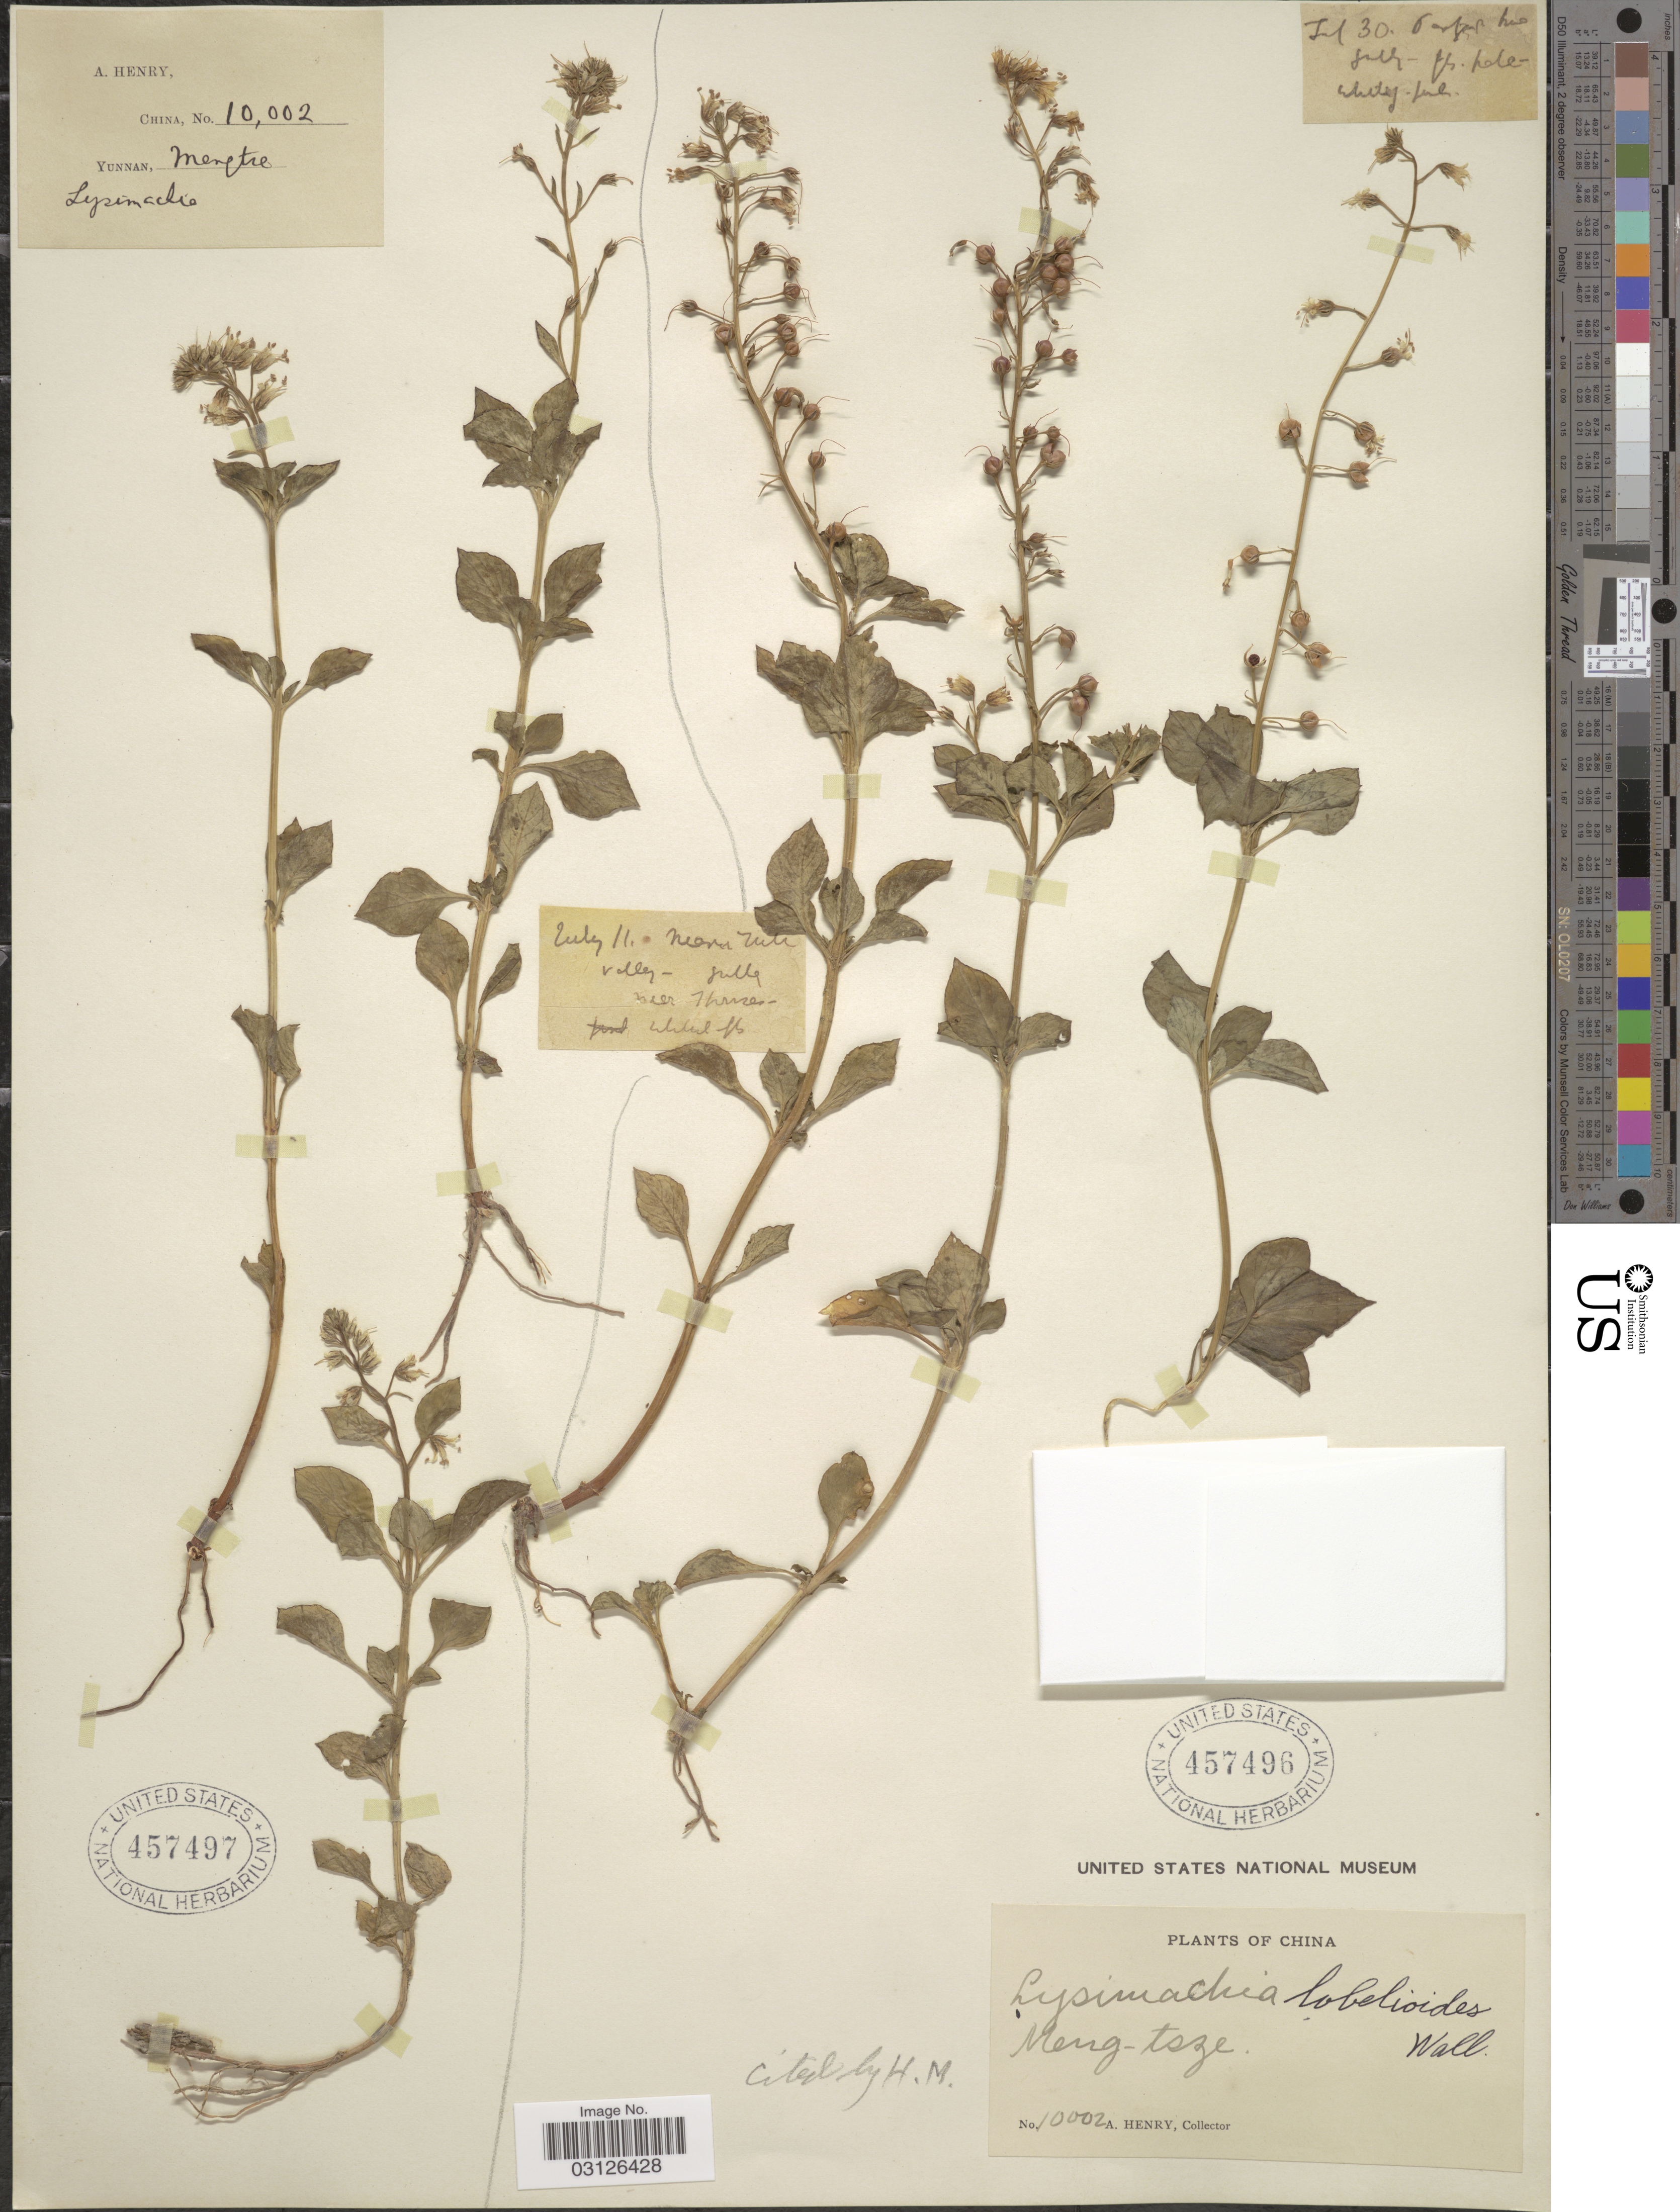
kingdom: Plantae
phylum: Tracheophyta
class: Magnoliopsida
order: Ericales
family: Primulaceae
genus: Lysimachia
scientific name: Lysimachia lobelioides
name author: Wall.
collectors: A. Henry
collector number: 10002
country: China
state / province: Yunnan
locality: Meng-tsze. Near Tuti valley.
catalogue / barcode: US 457497-2